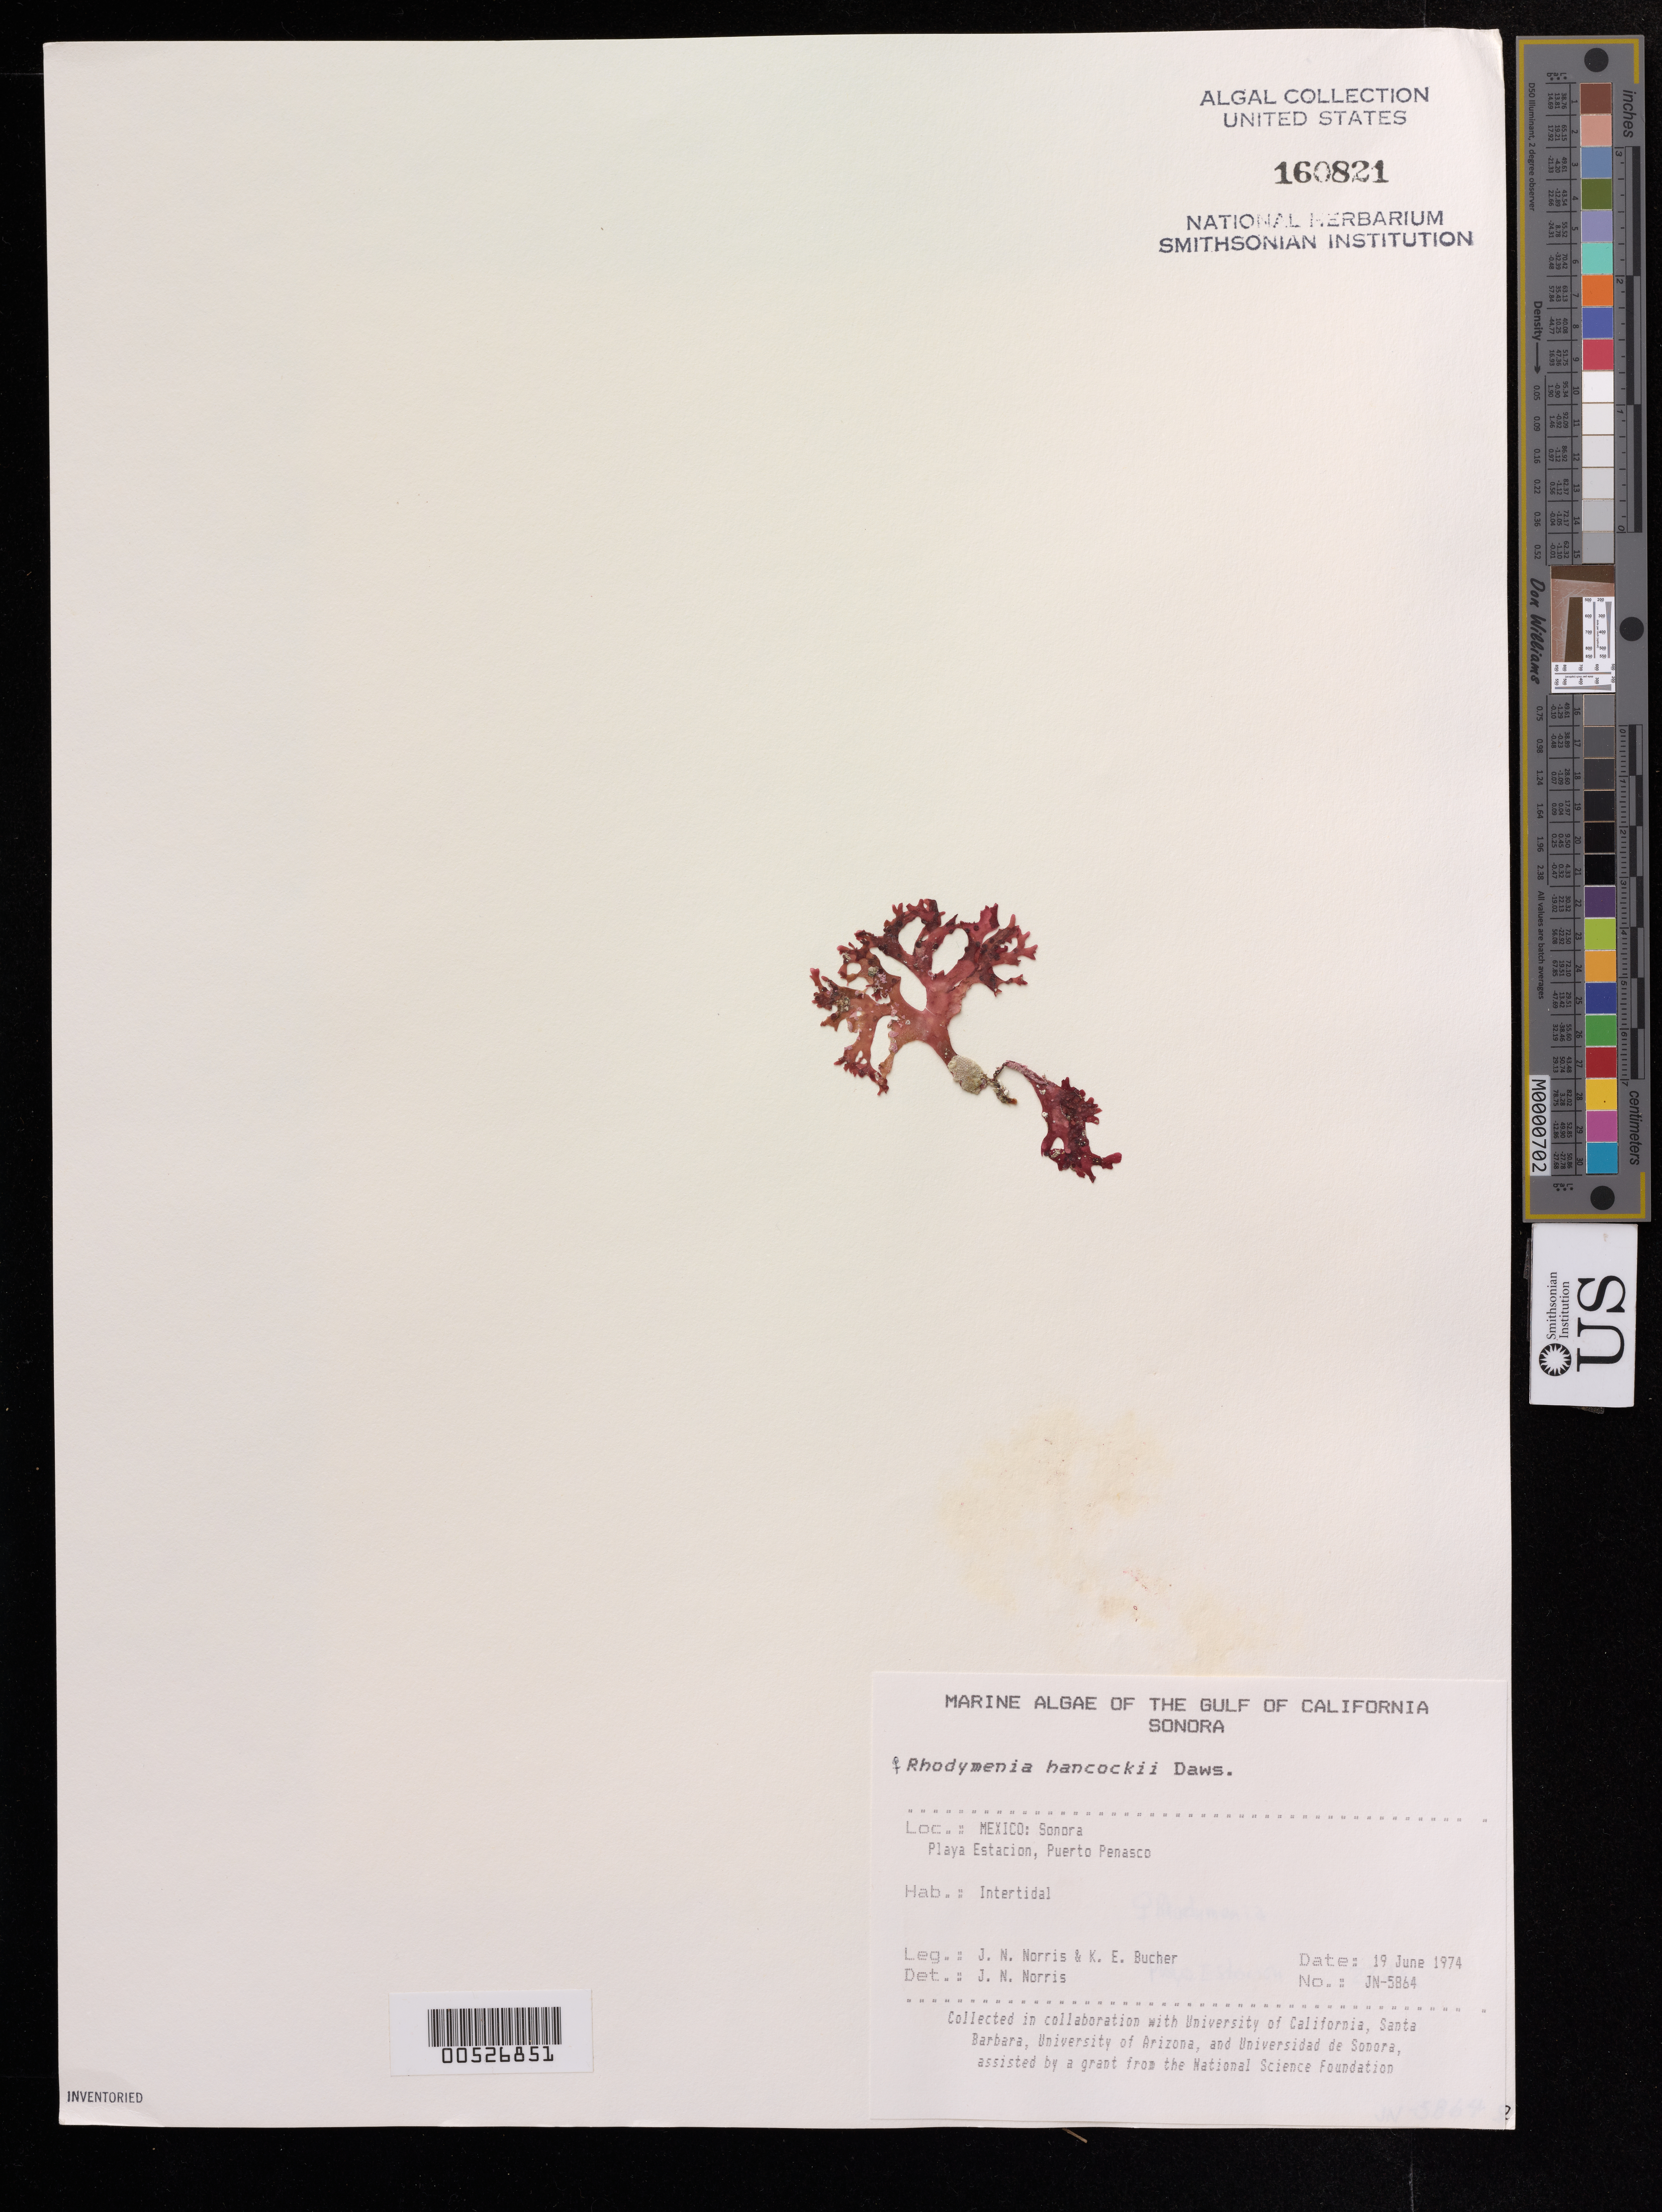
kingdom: Plantae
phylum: Rhodophyta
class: Florideophyceae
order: Rhodymeniales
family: Rhodymeniaceae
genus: Rhodymenia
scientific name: Rhodymenia hancockii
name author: E.Y. Dawson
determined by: Norris, James N.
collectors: J. N. Norris & K. E. Bucher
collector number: JN-5864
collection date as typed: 19 Jun 1974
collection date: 1974-06-19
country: Mexico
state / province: Sonora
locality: Playa Estacion, Puerto Penasco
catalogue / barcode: US 160821